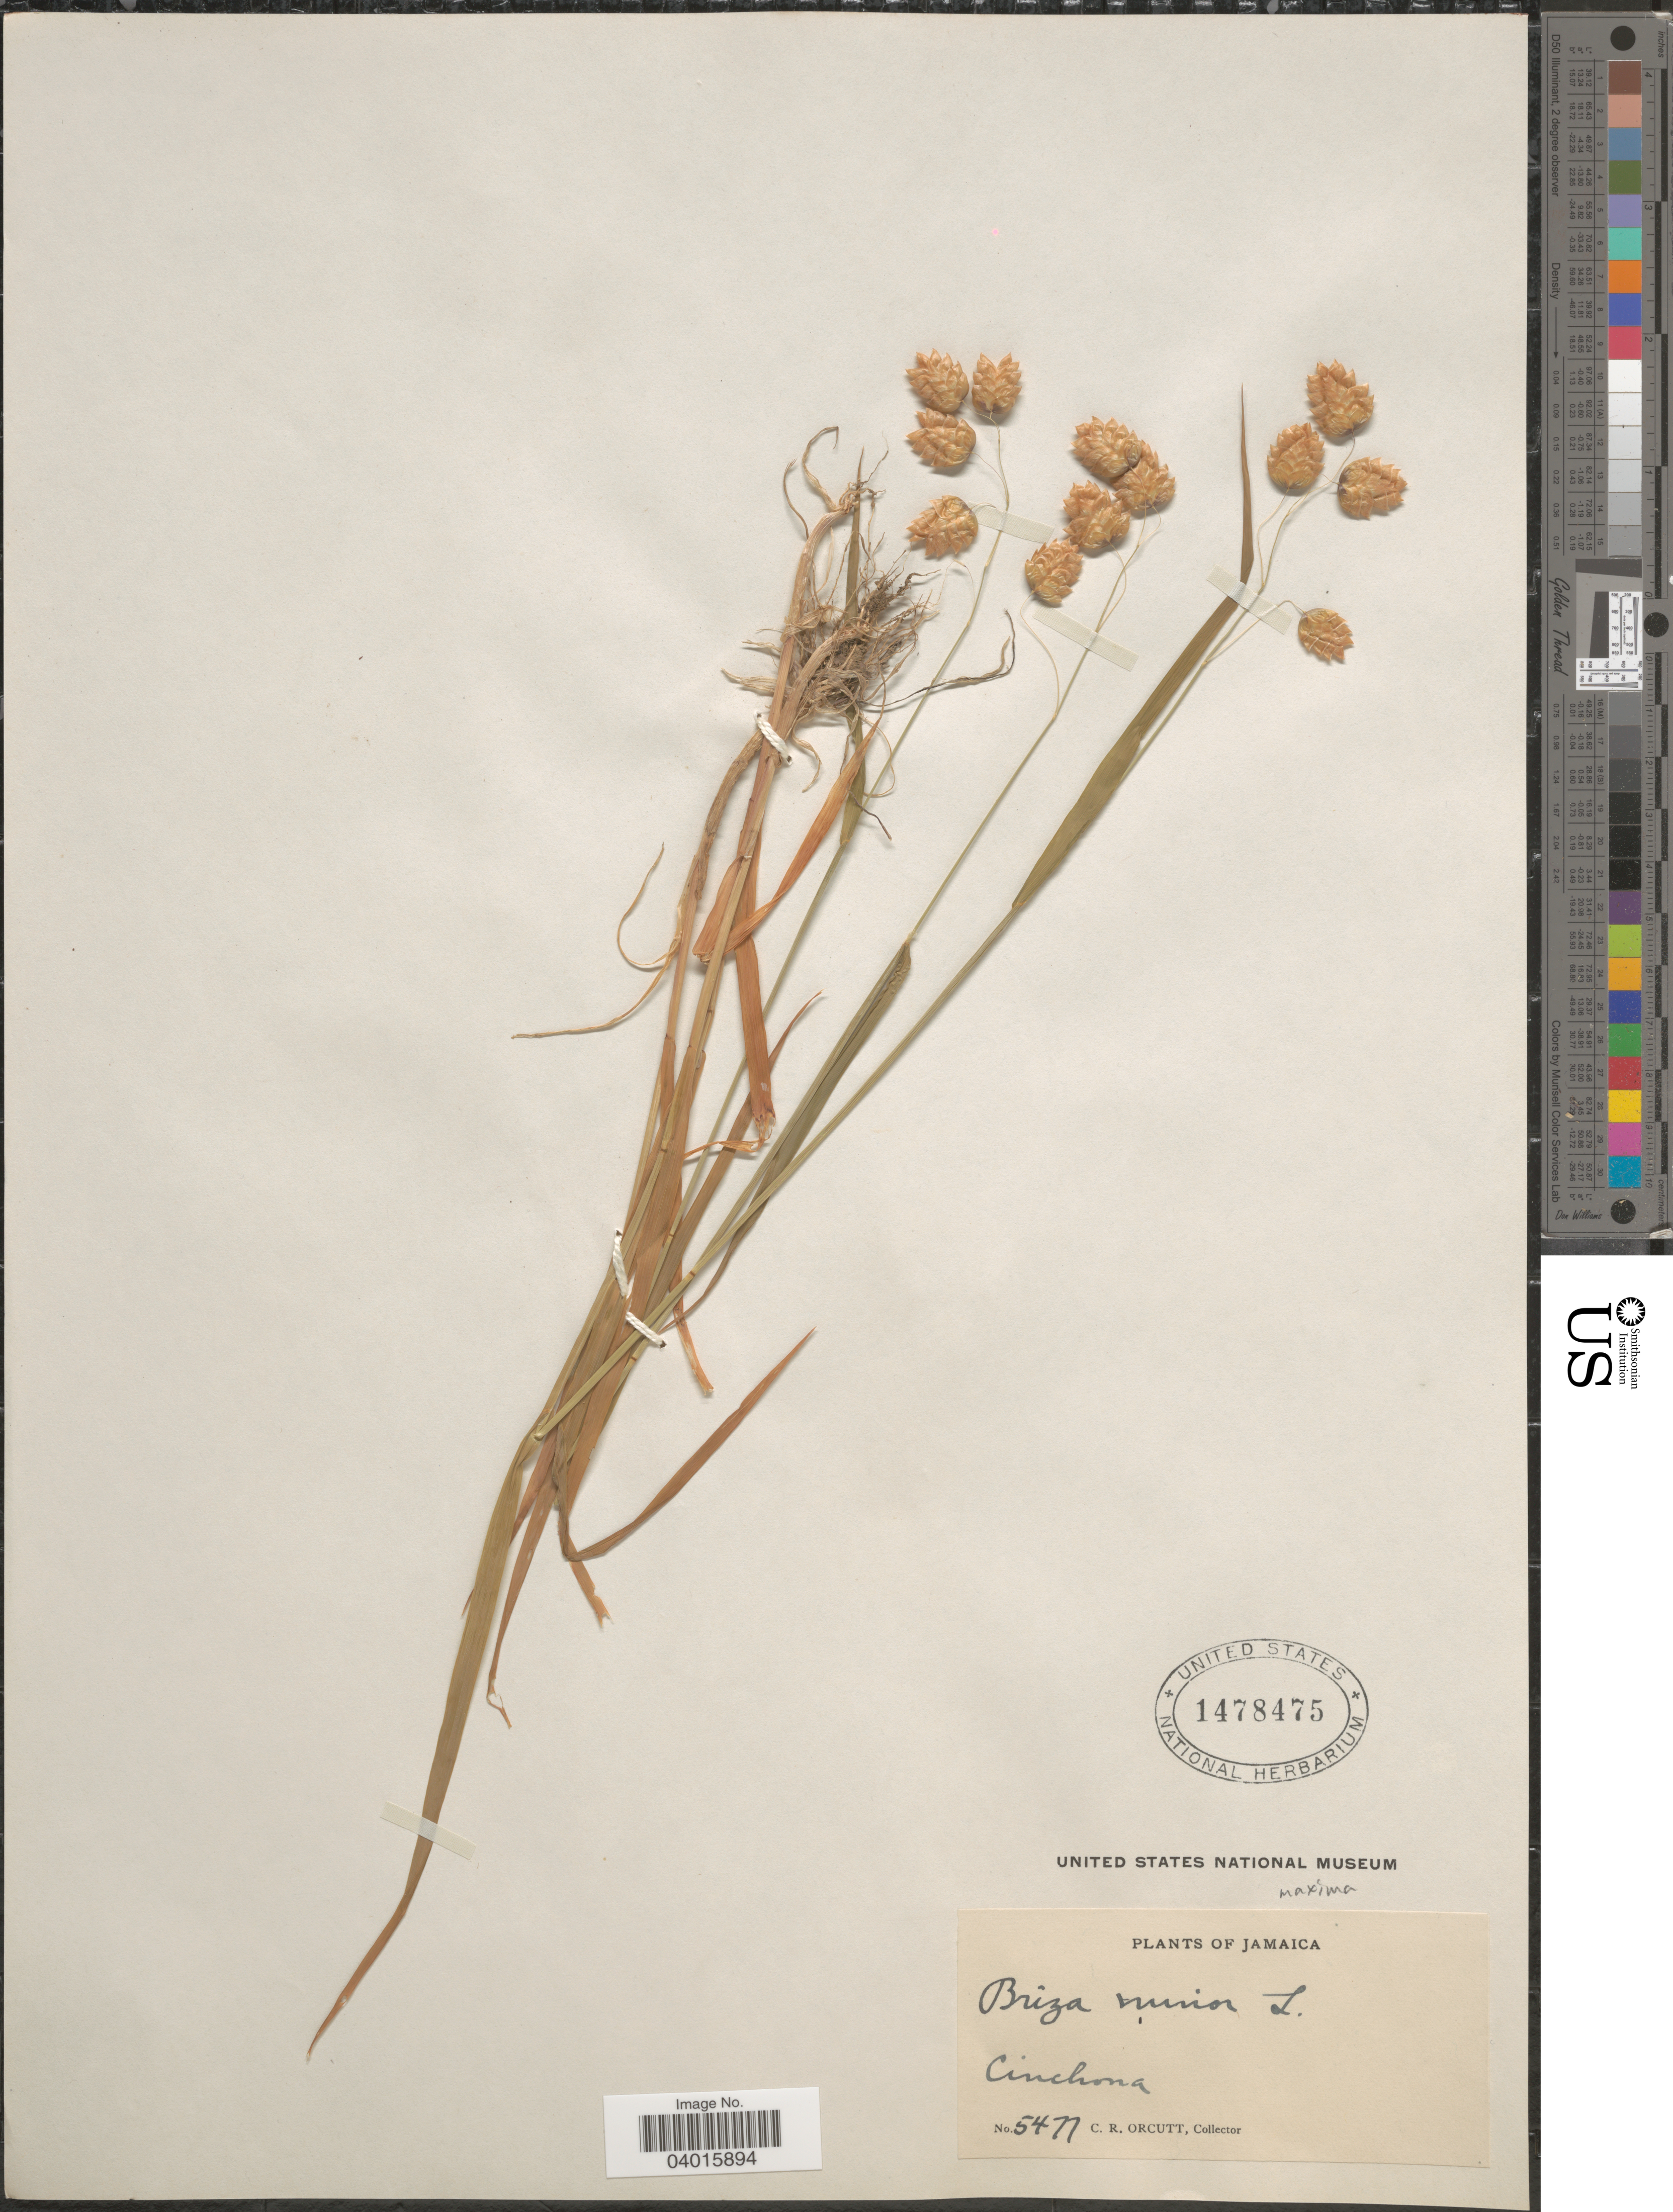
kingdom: Plantae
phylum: Tracheophyta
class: Liliopsida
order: Poales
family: Poaceae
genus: Briza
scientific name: Briza maxima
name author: L.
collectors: C. R. Orcutt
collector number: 5477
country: Jamaica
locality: Cinchona.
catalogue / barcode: US 1478475